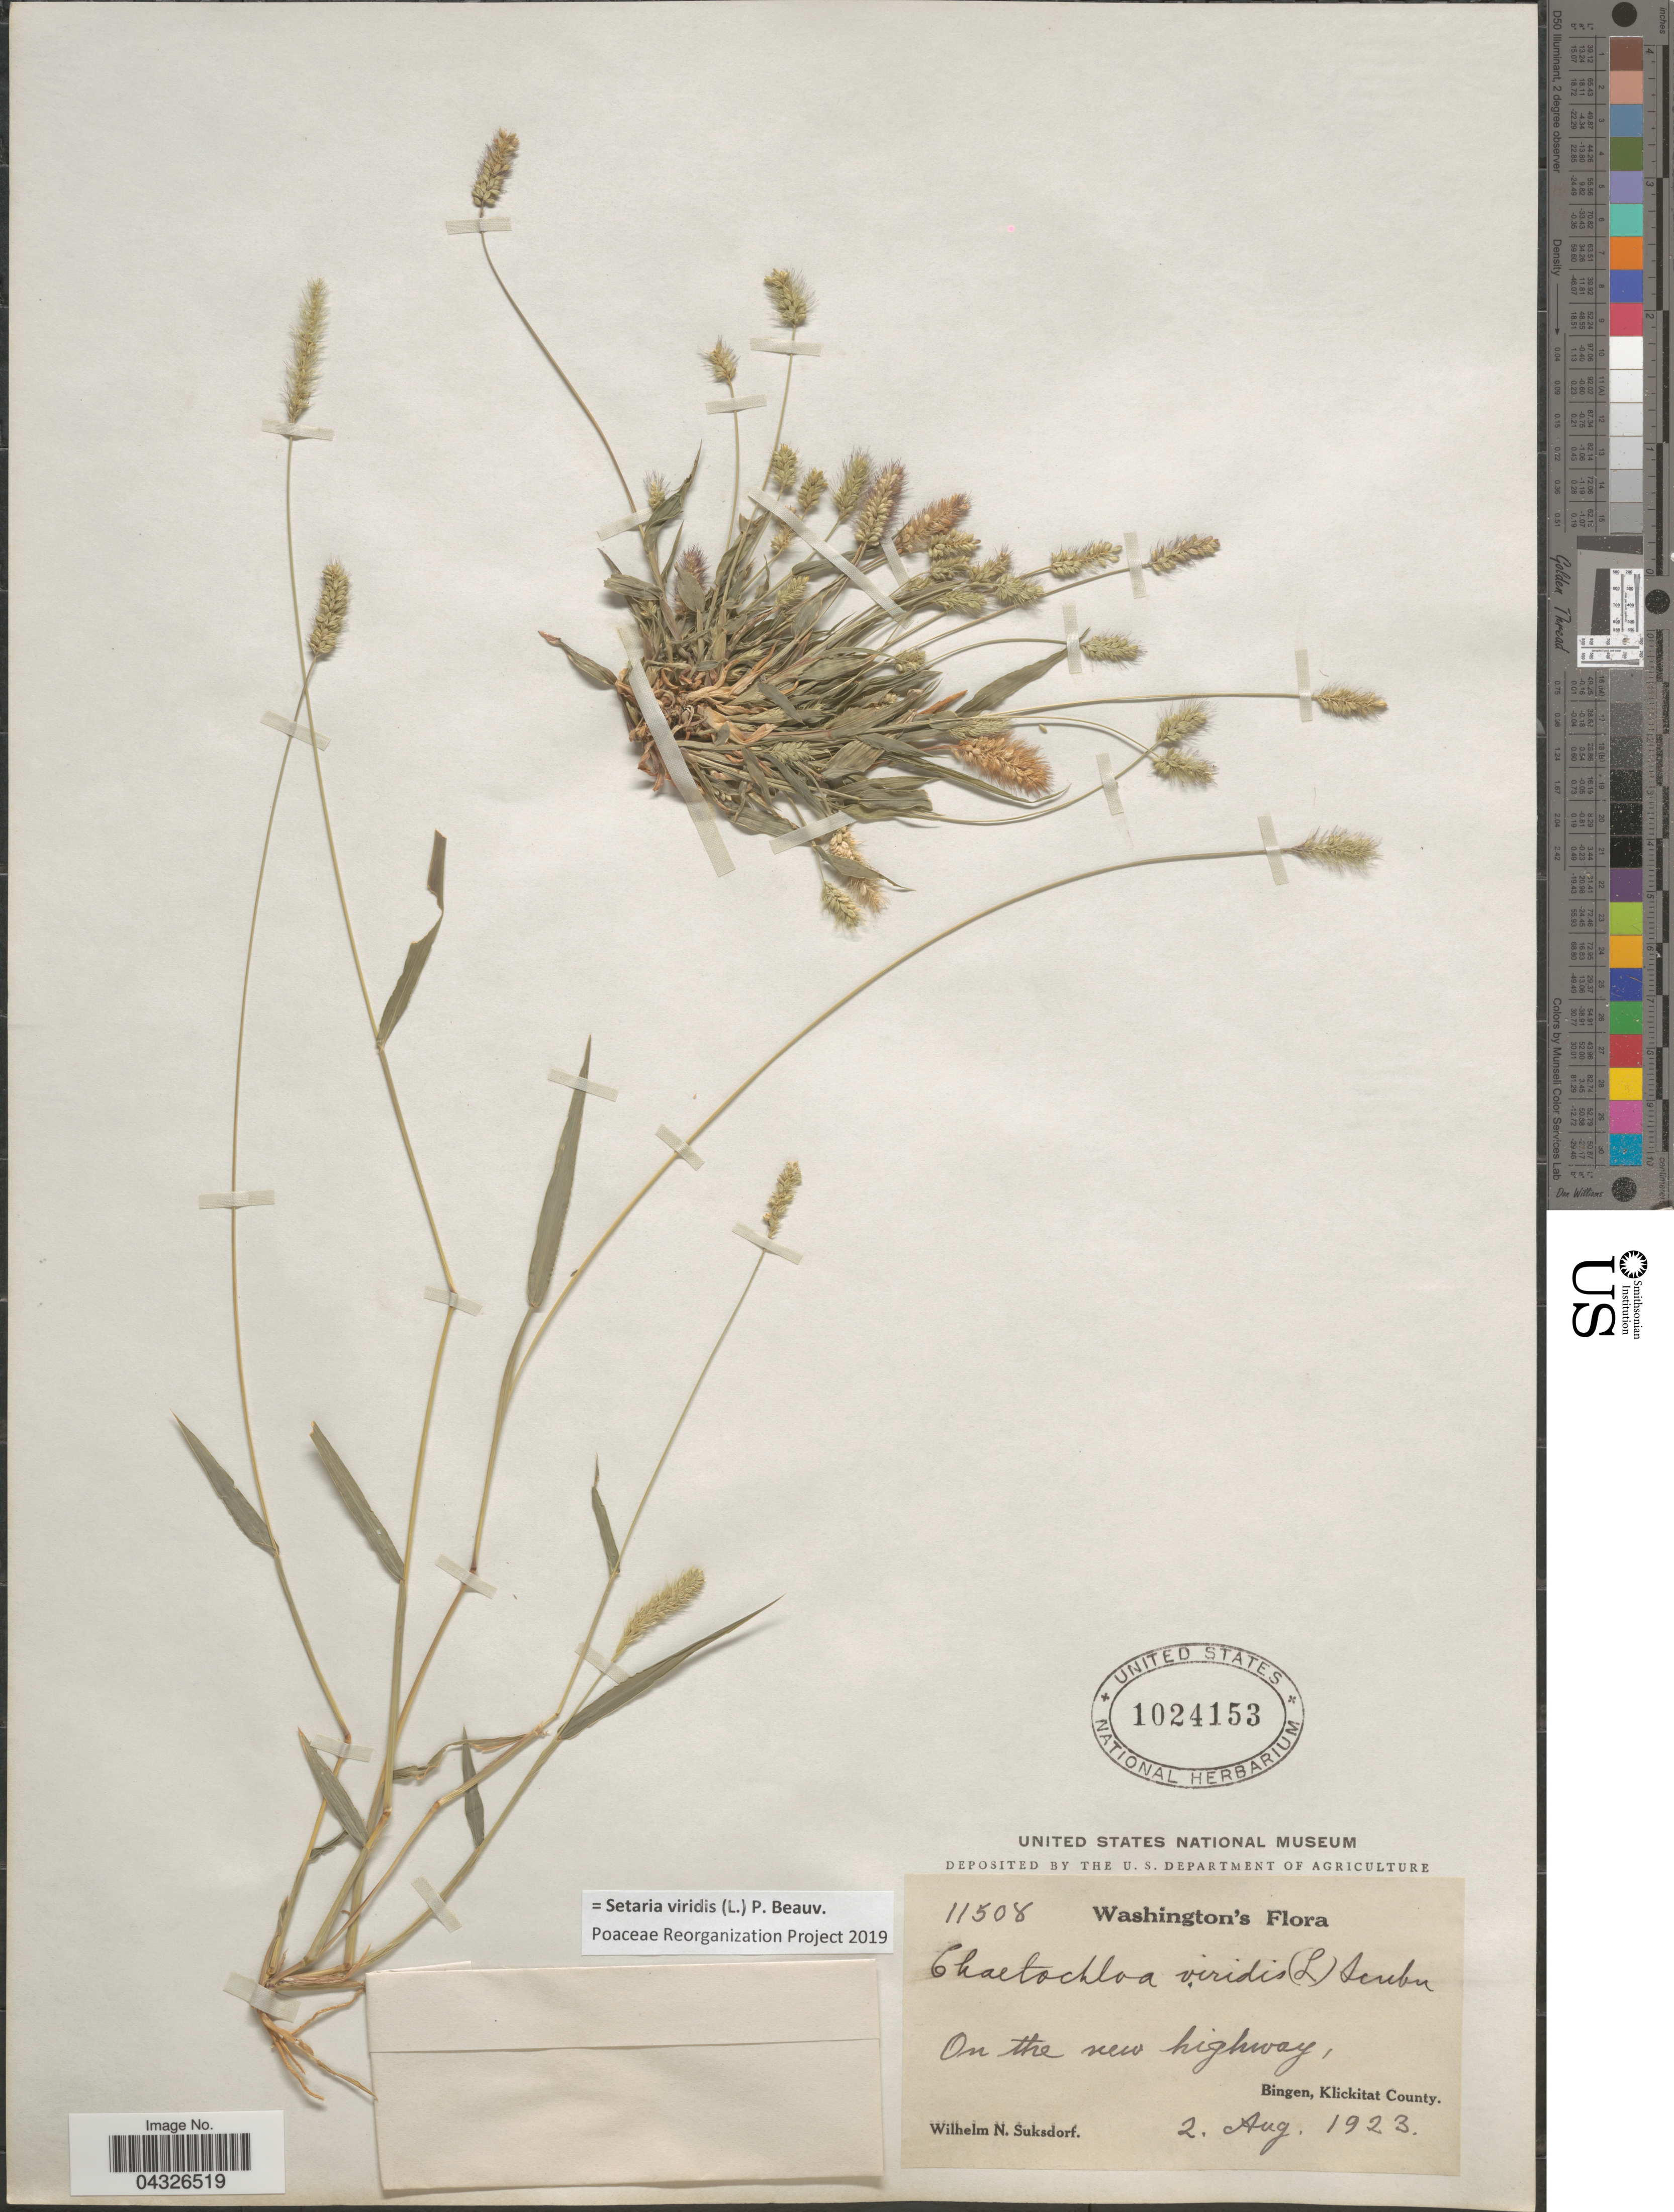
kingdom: Plantae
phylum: Tracheophyta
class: Liliopsida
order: Poales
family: Poaceae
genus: Setaria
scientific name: Setaria viridis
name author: (L.) P. Beauv.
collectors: W. N. Suksdorf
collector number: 11508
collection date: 1923-08-02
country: United States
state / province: Washington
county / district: Klickitat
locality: On the new highway, Bingen, Klickitat County.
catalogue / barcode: US 1024153